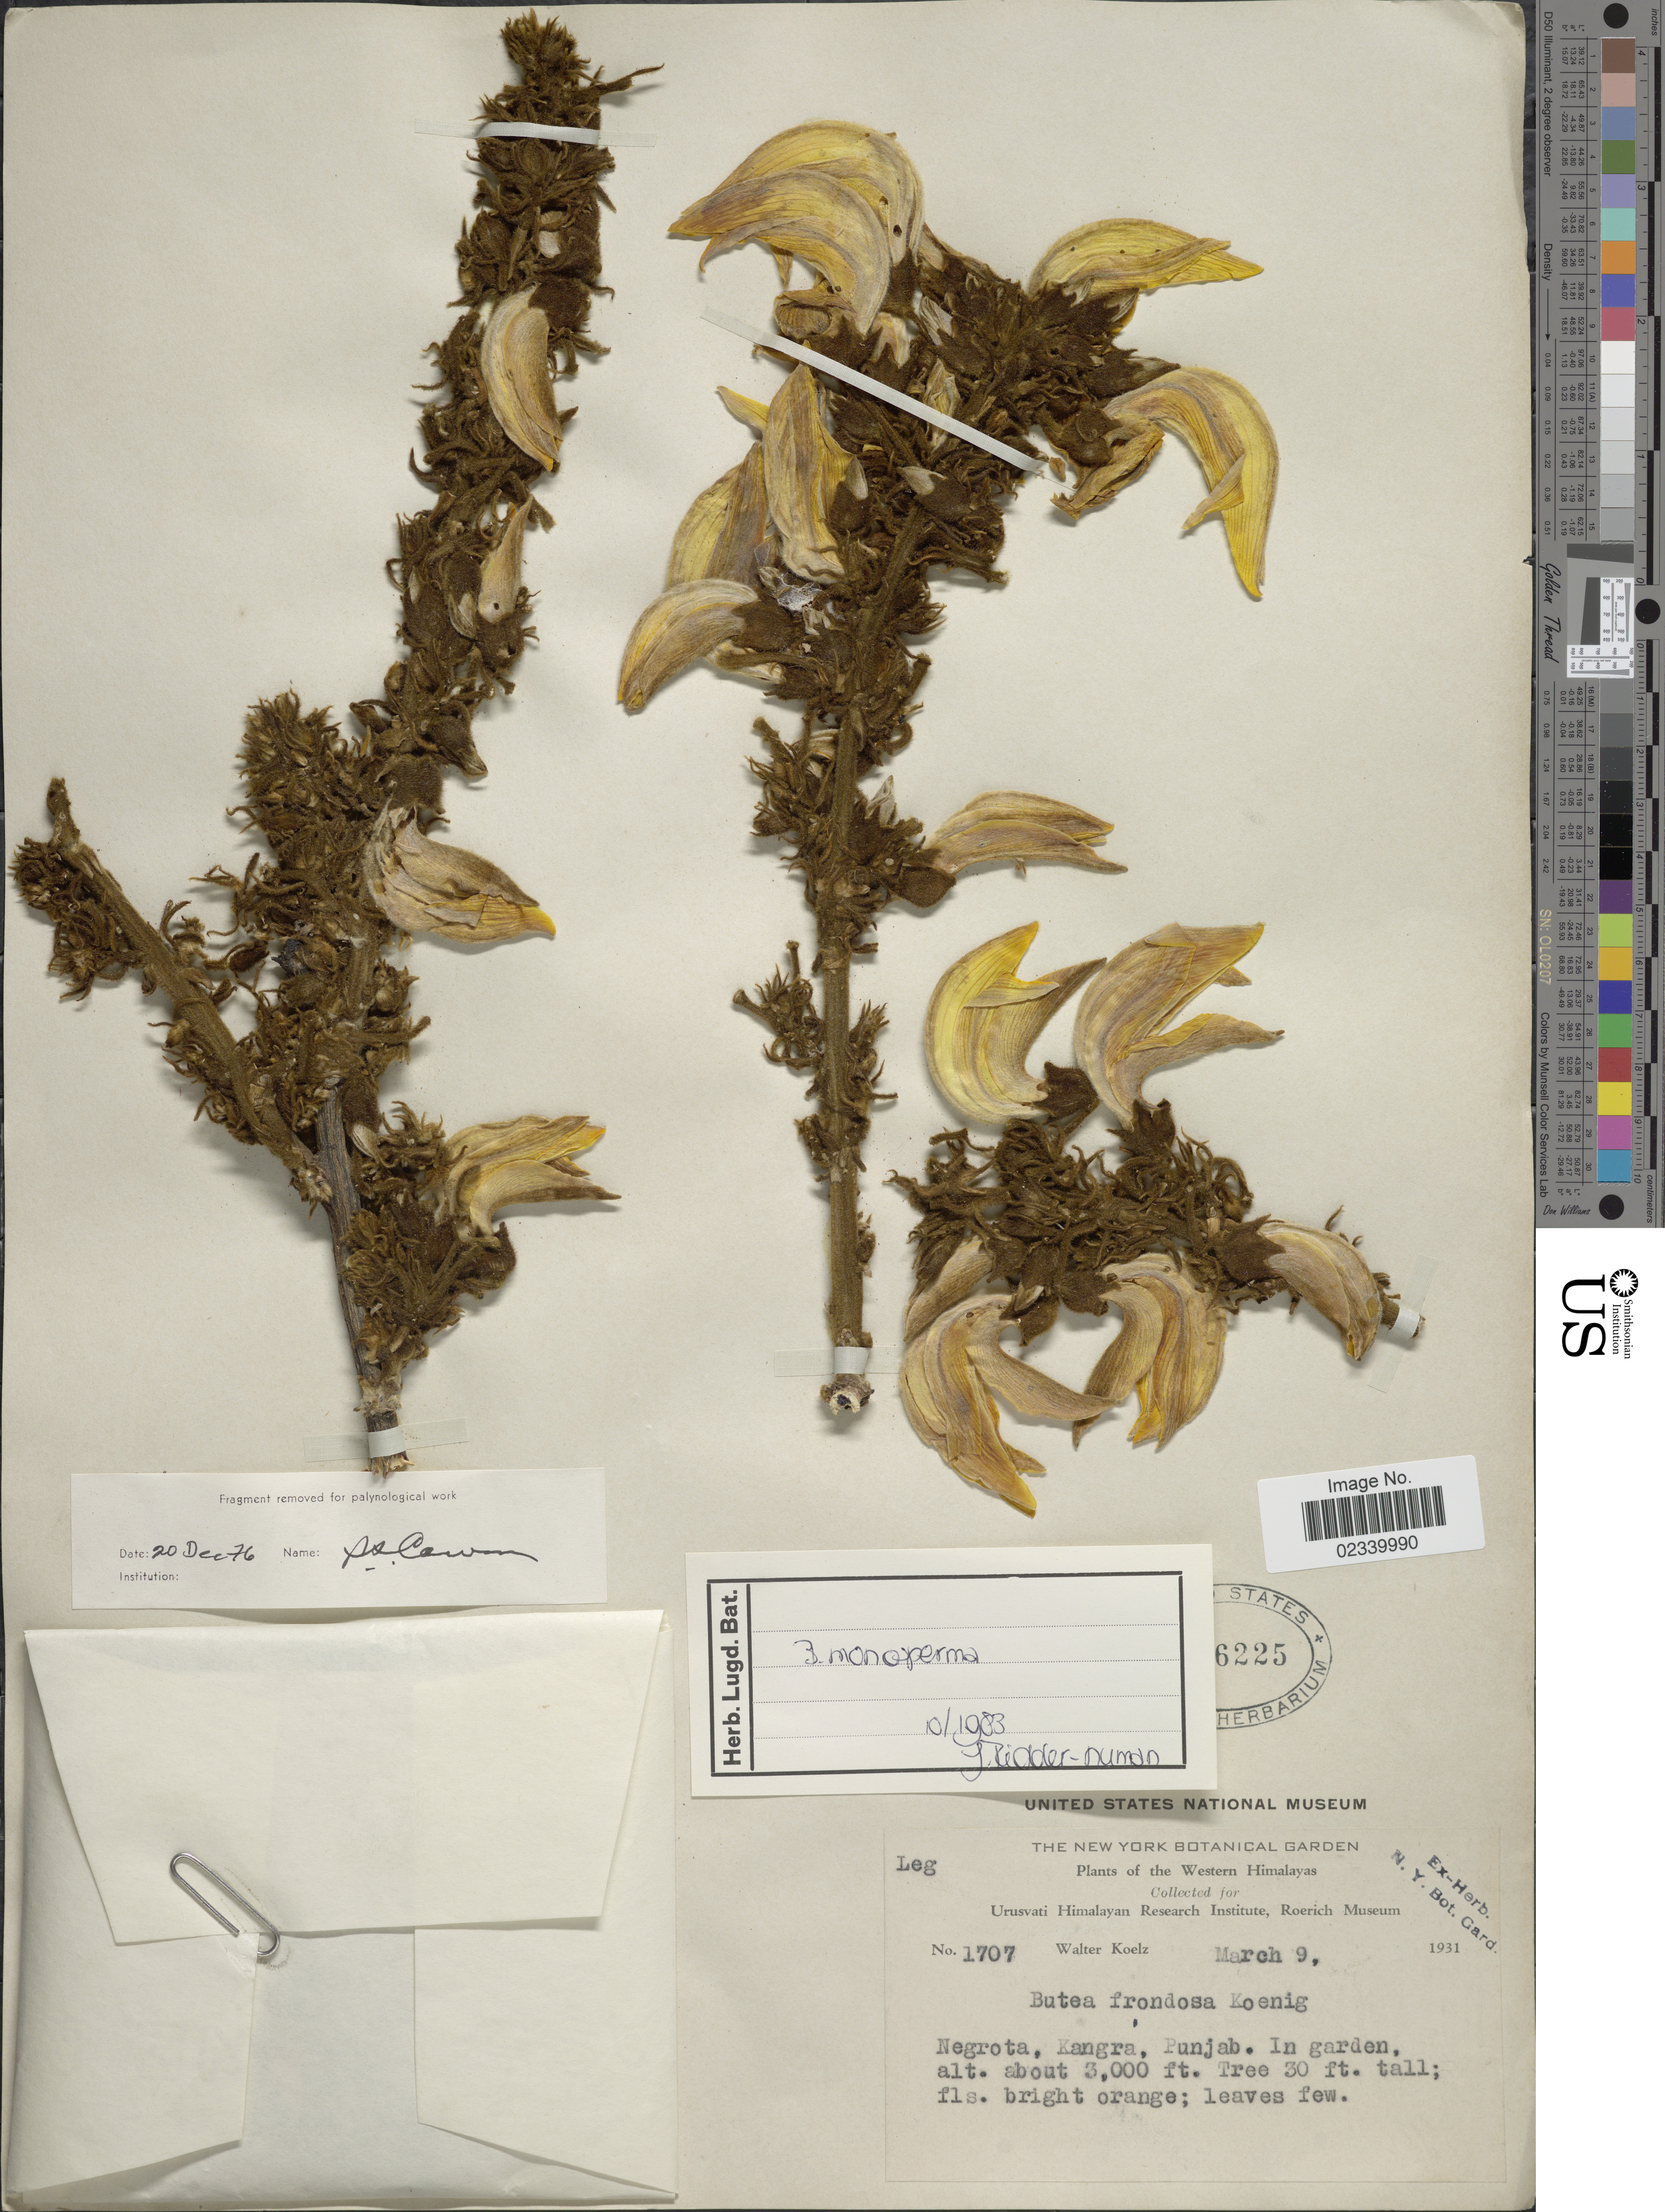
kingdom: Plantae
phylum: Tracheophyta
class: Magnoliopsida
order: Fabales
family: Fabaceae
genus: Butea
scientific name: Butea monosperma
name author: (Lam.) Taub.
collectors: W. N. Koelz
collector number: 1707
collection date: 1931-03-09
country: India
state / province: Himachal Pradesh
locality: The Western Himalaya, Negrota, Kangra, In garden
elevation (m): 914